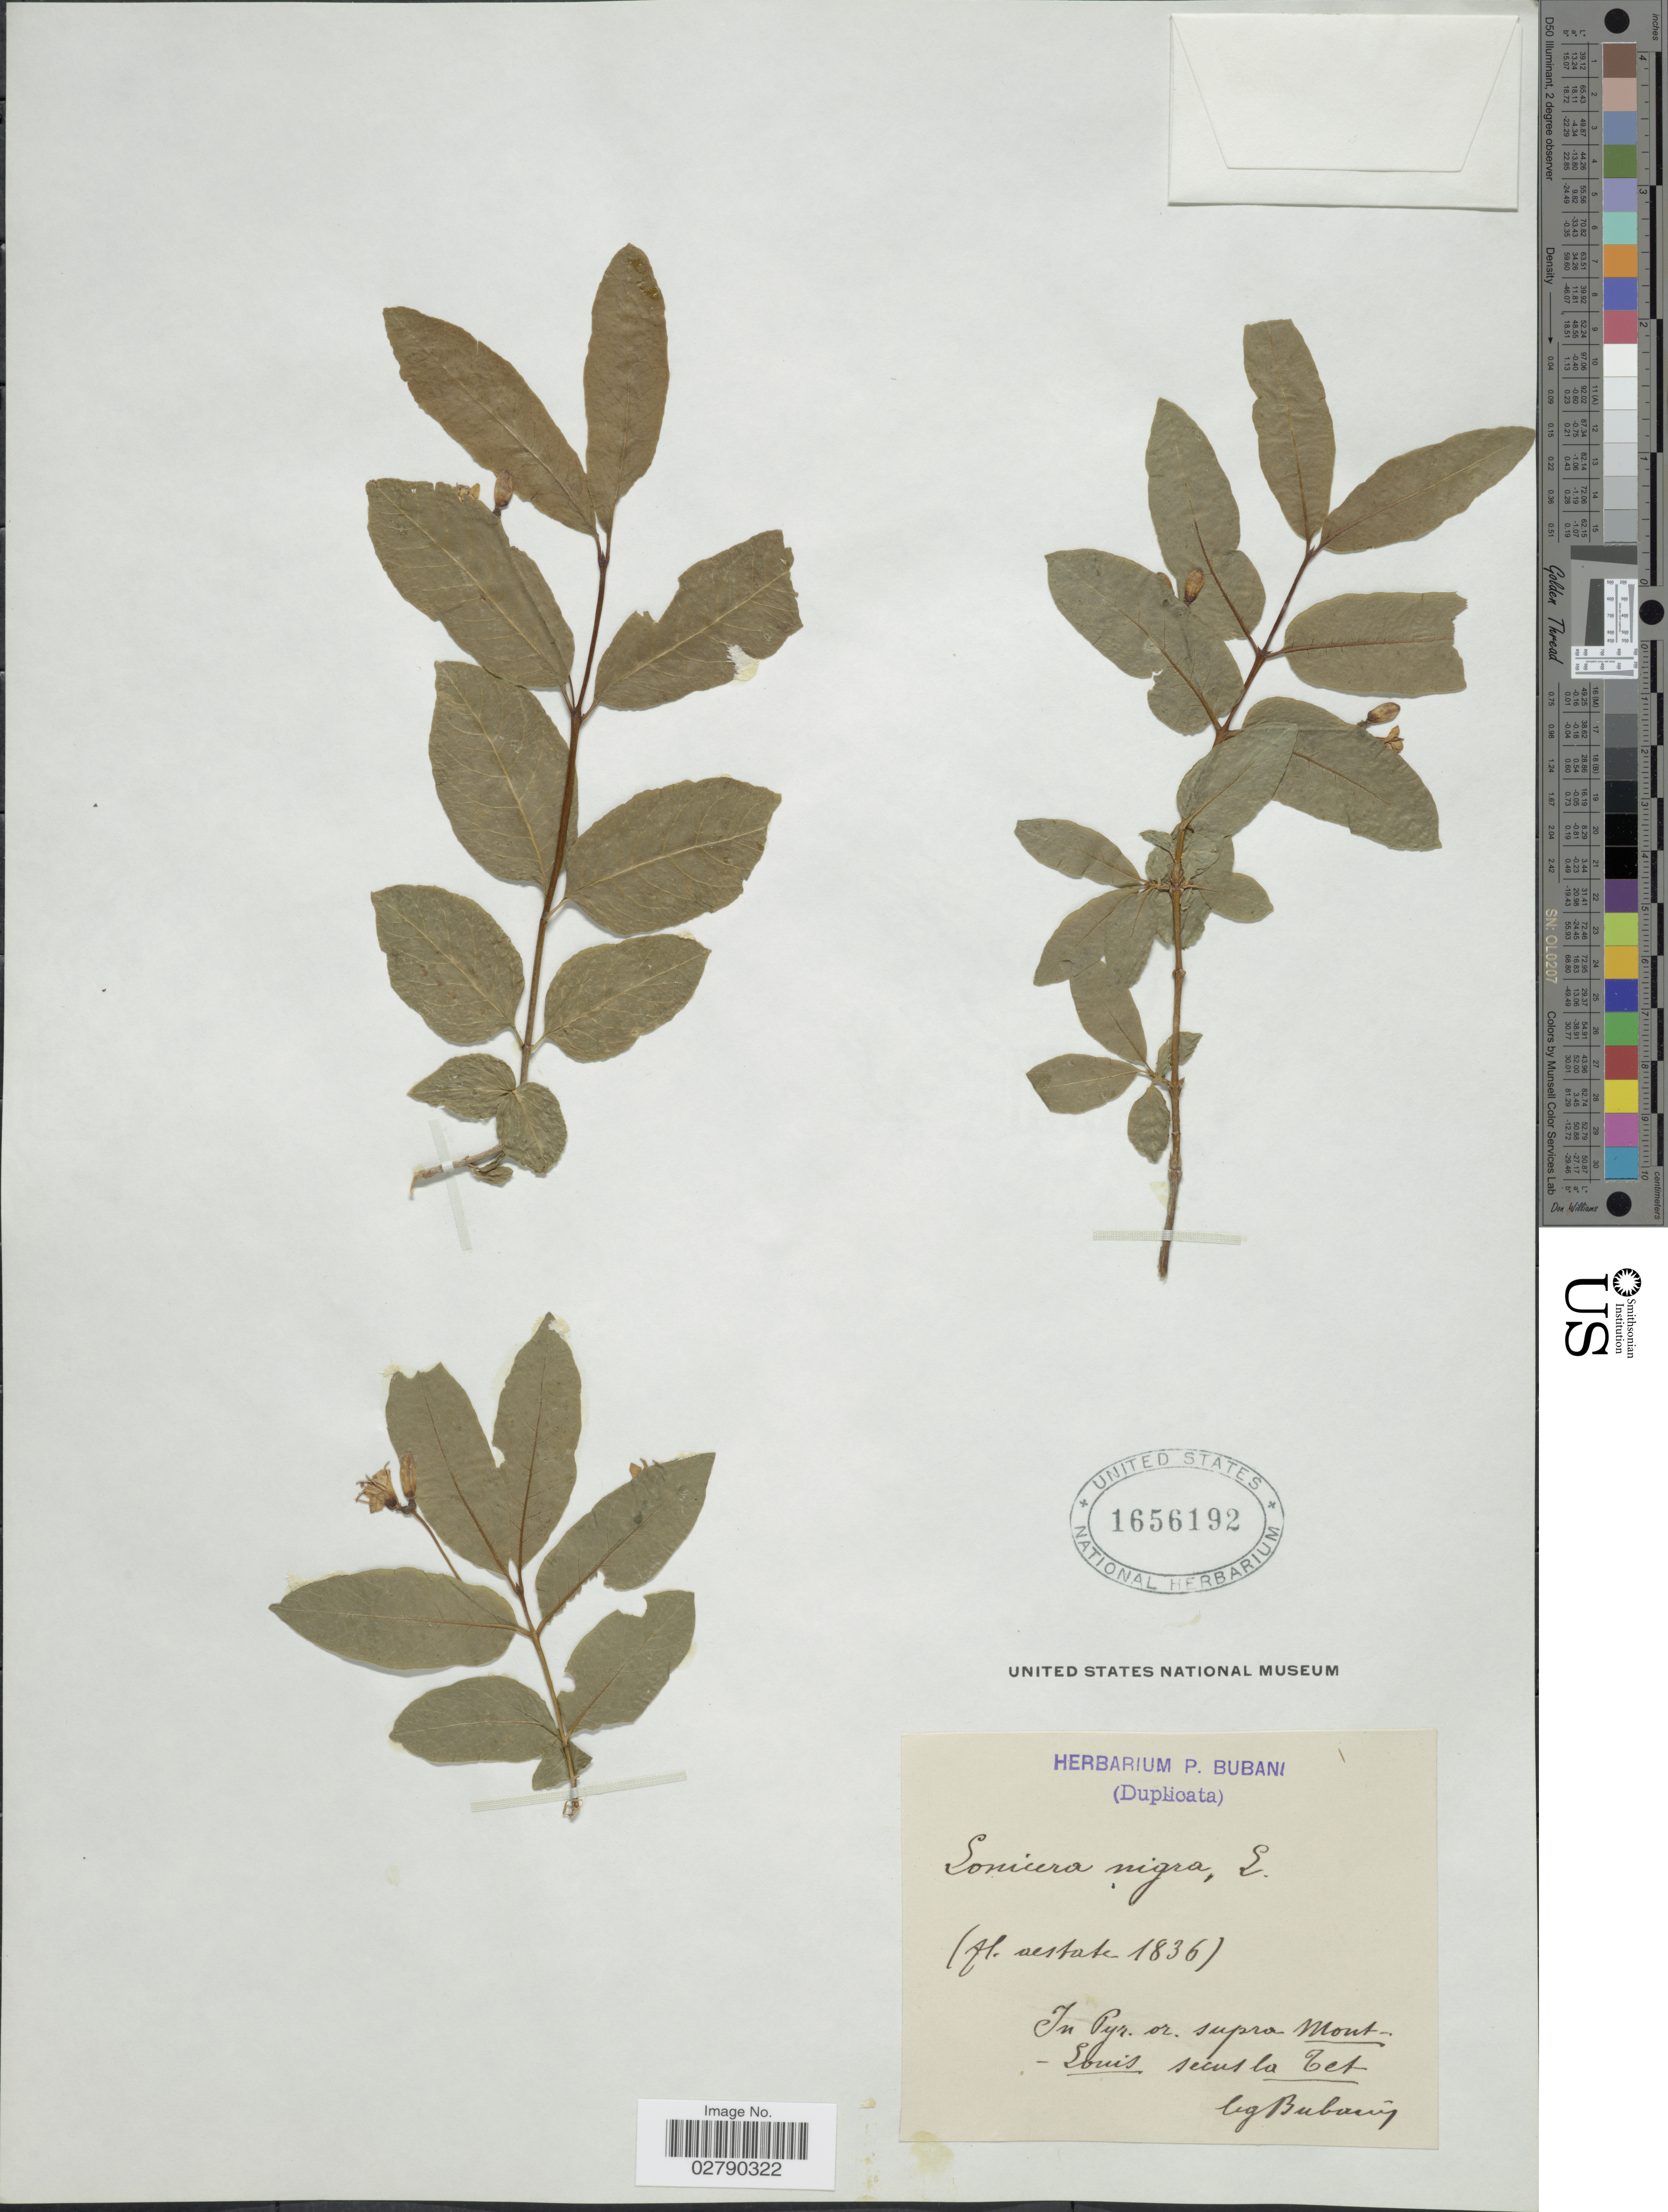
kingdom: Plantae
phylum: Tracheophyta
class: Magnoliopsida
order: Dipsacales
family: Caprifoliaceae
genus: Lonicera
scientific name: Lonicera nigra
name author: L.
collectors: P. Bubani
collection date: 1836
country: France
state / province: Occitanie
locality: In Pyr. or supra Mont. Louis secus la Pet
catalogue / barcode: US 1656192